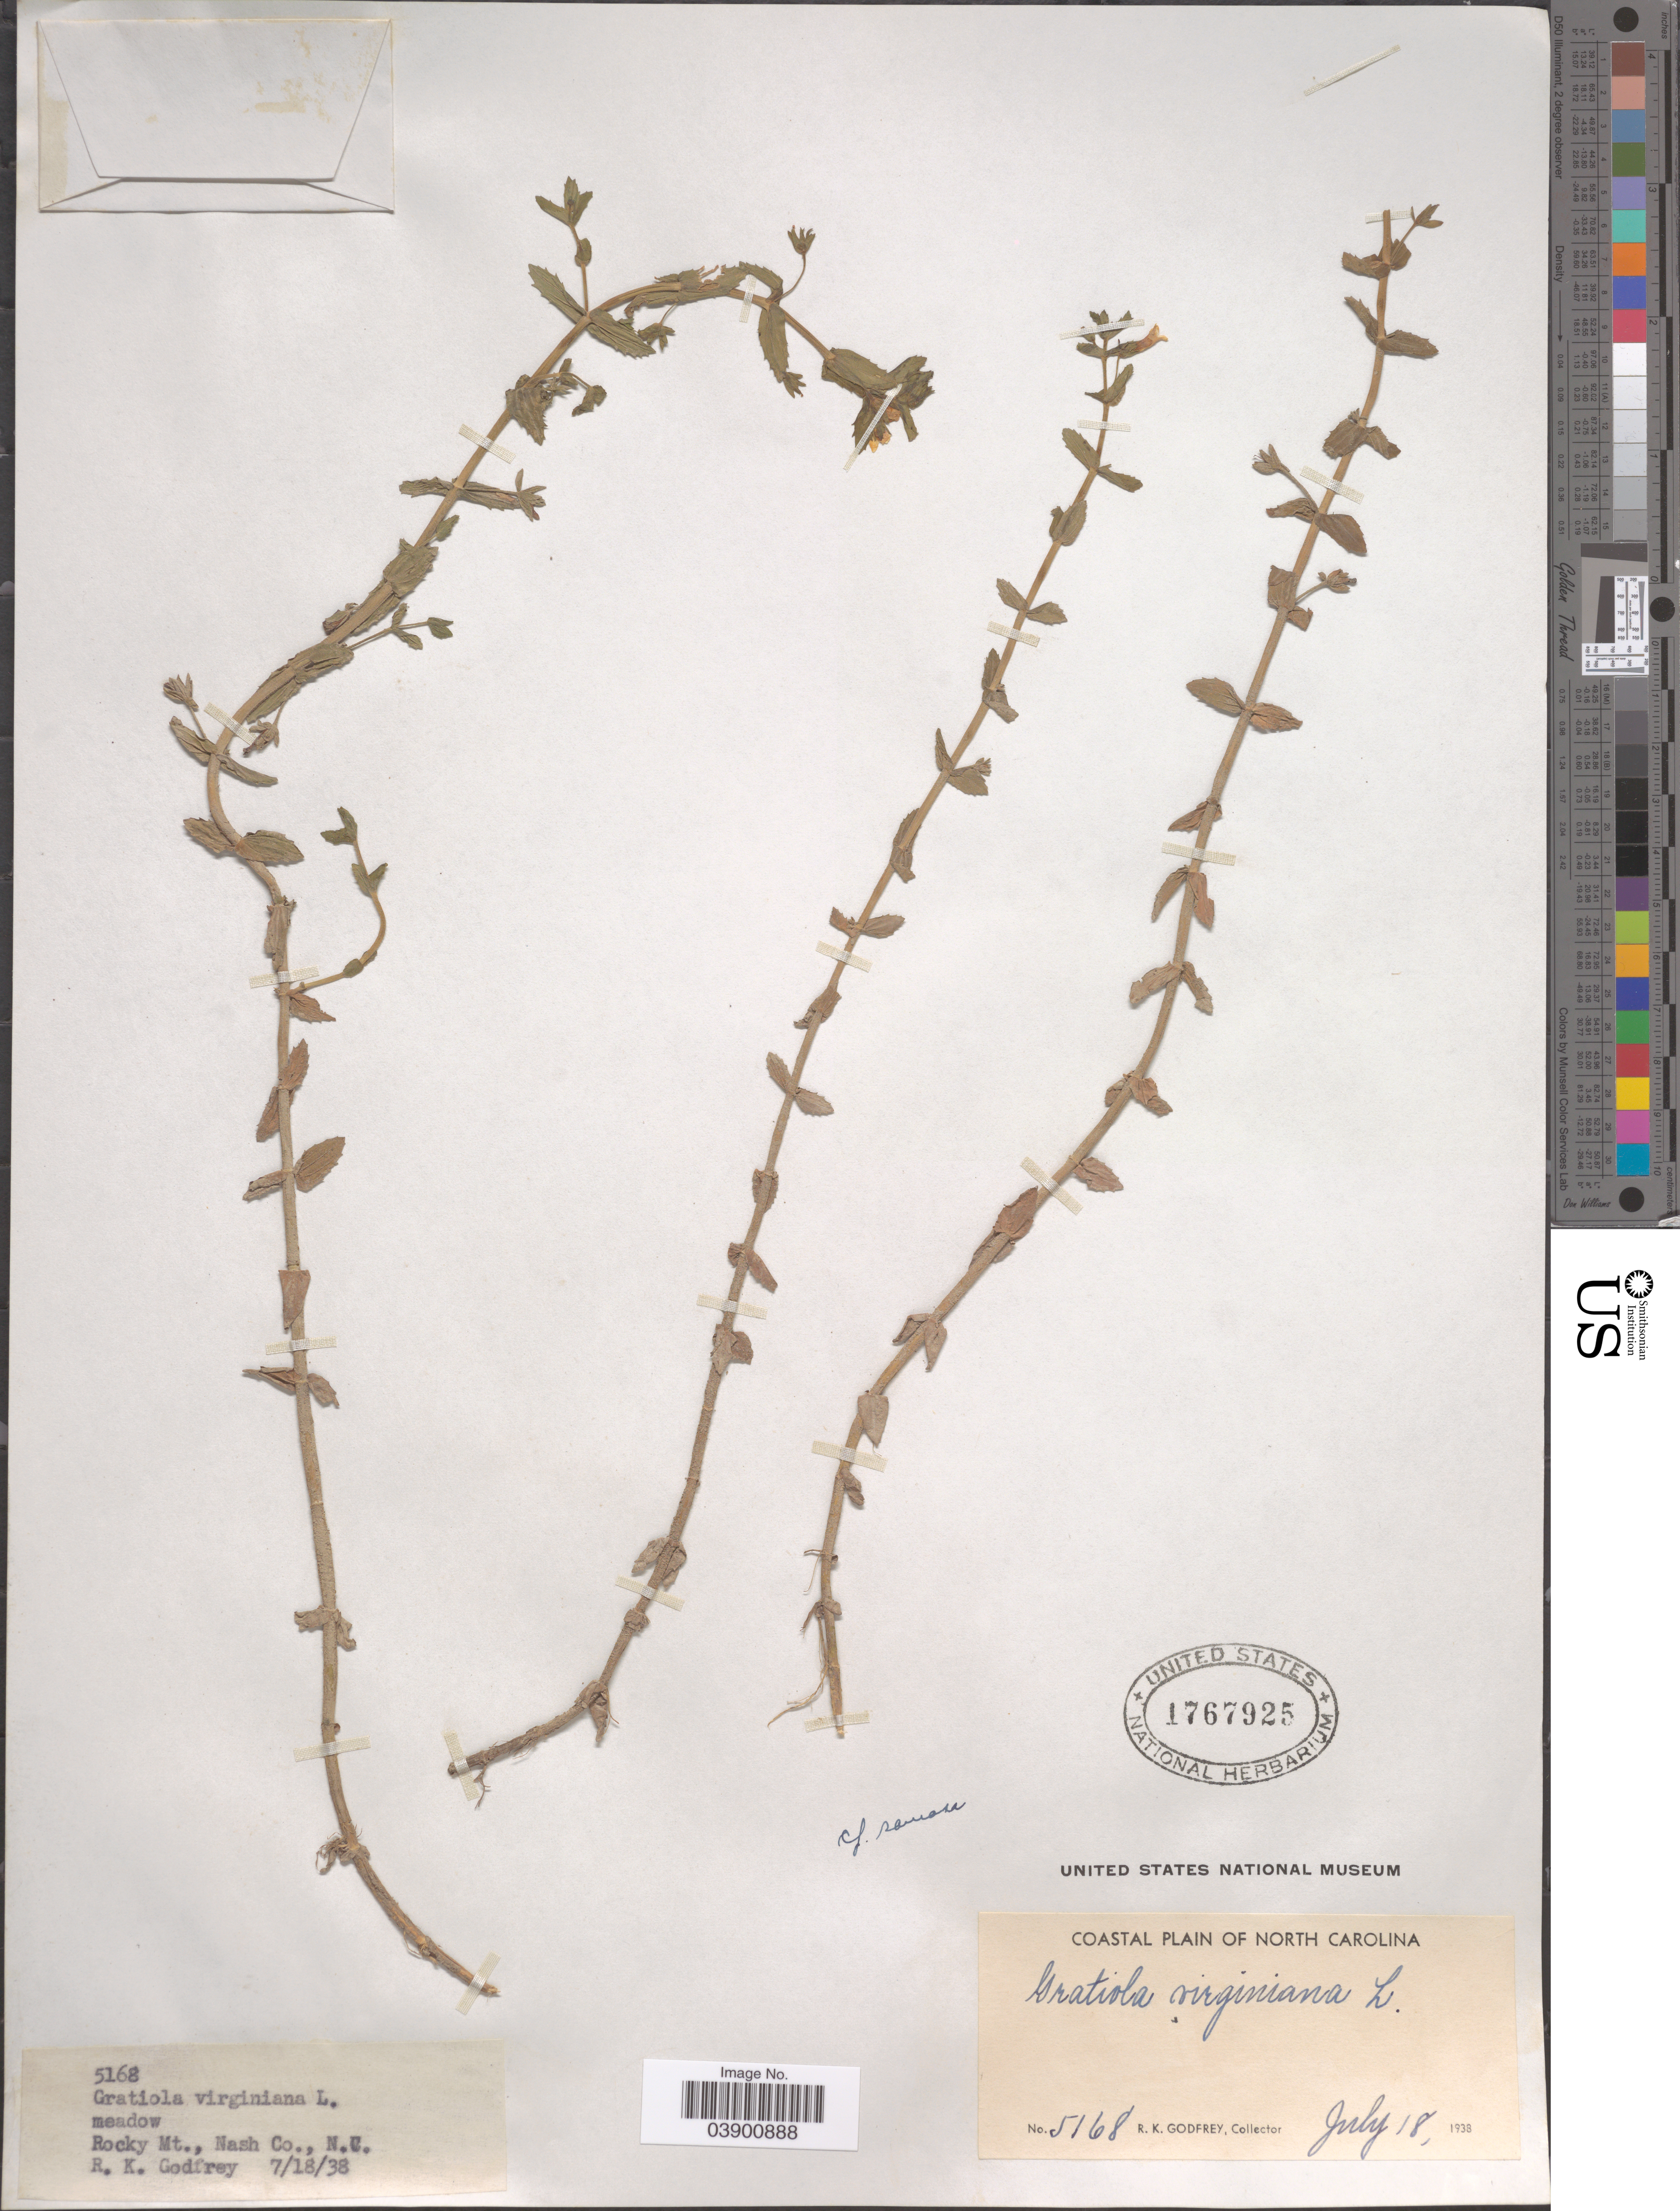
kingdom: Plantae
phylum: Tracheophyta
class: Magnoliopsida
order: Lamiales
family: Plantaginaceae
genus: Gratiola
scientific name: Gratiola virginiana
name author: L.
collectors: R. K. Godfrey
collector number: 5168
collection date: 1938-07-18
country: United States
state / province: North Carolina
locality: Coastal Plain of North Carolina. Rocky Mt., Nash Co.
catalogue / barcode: US 1767925